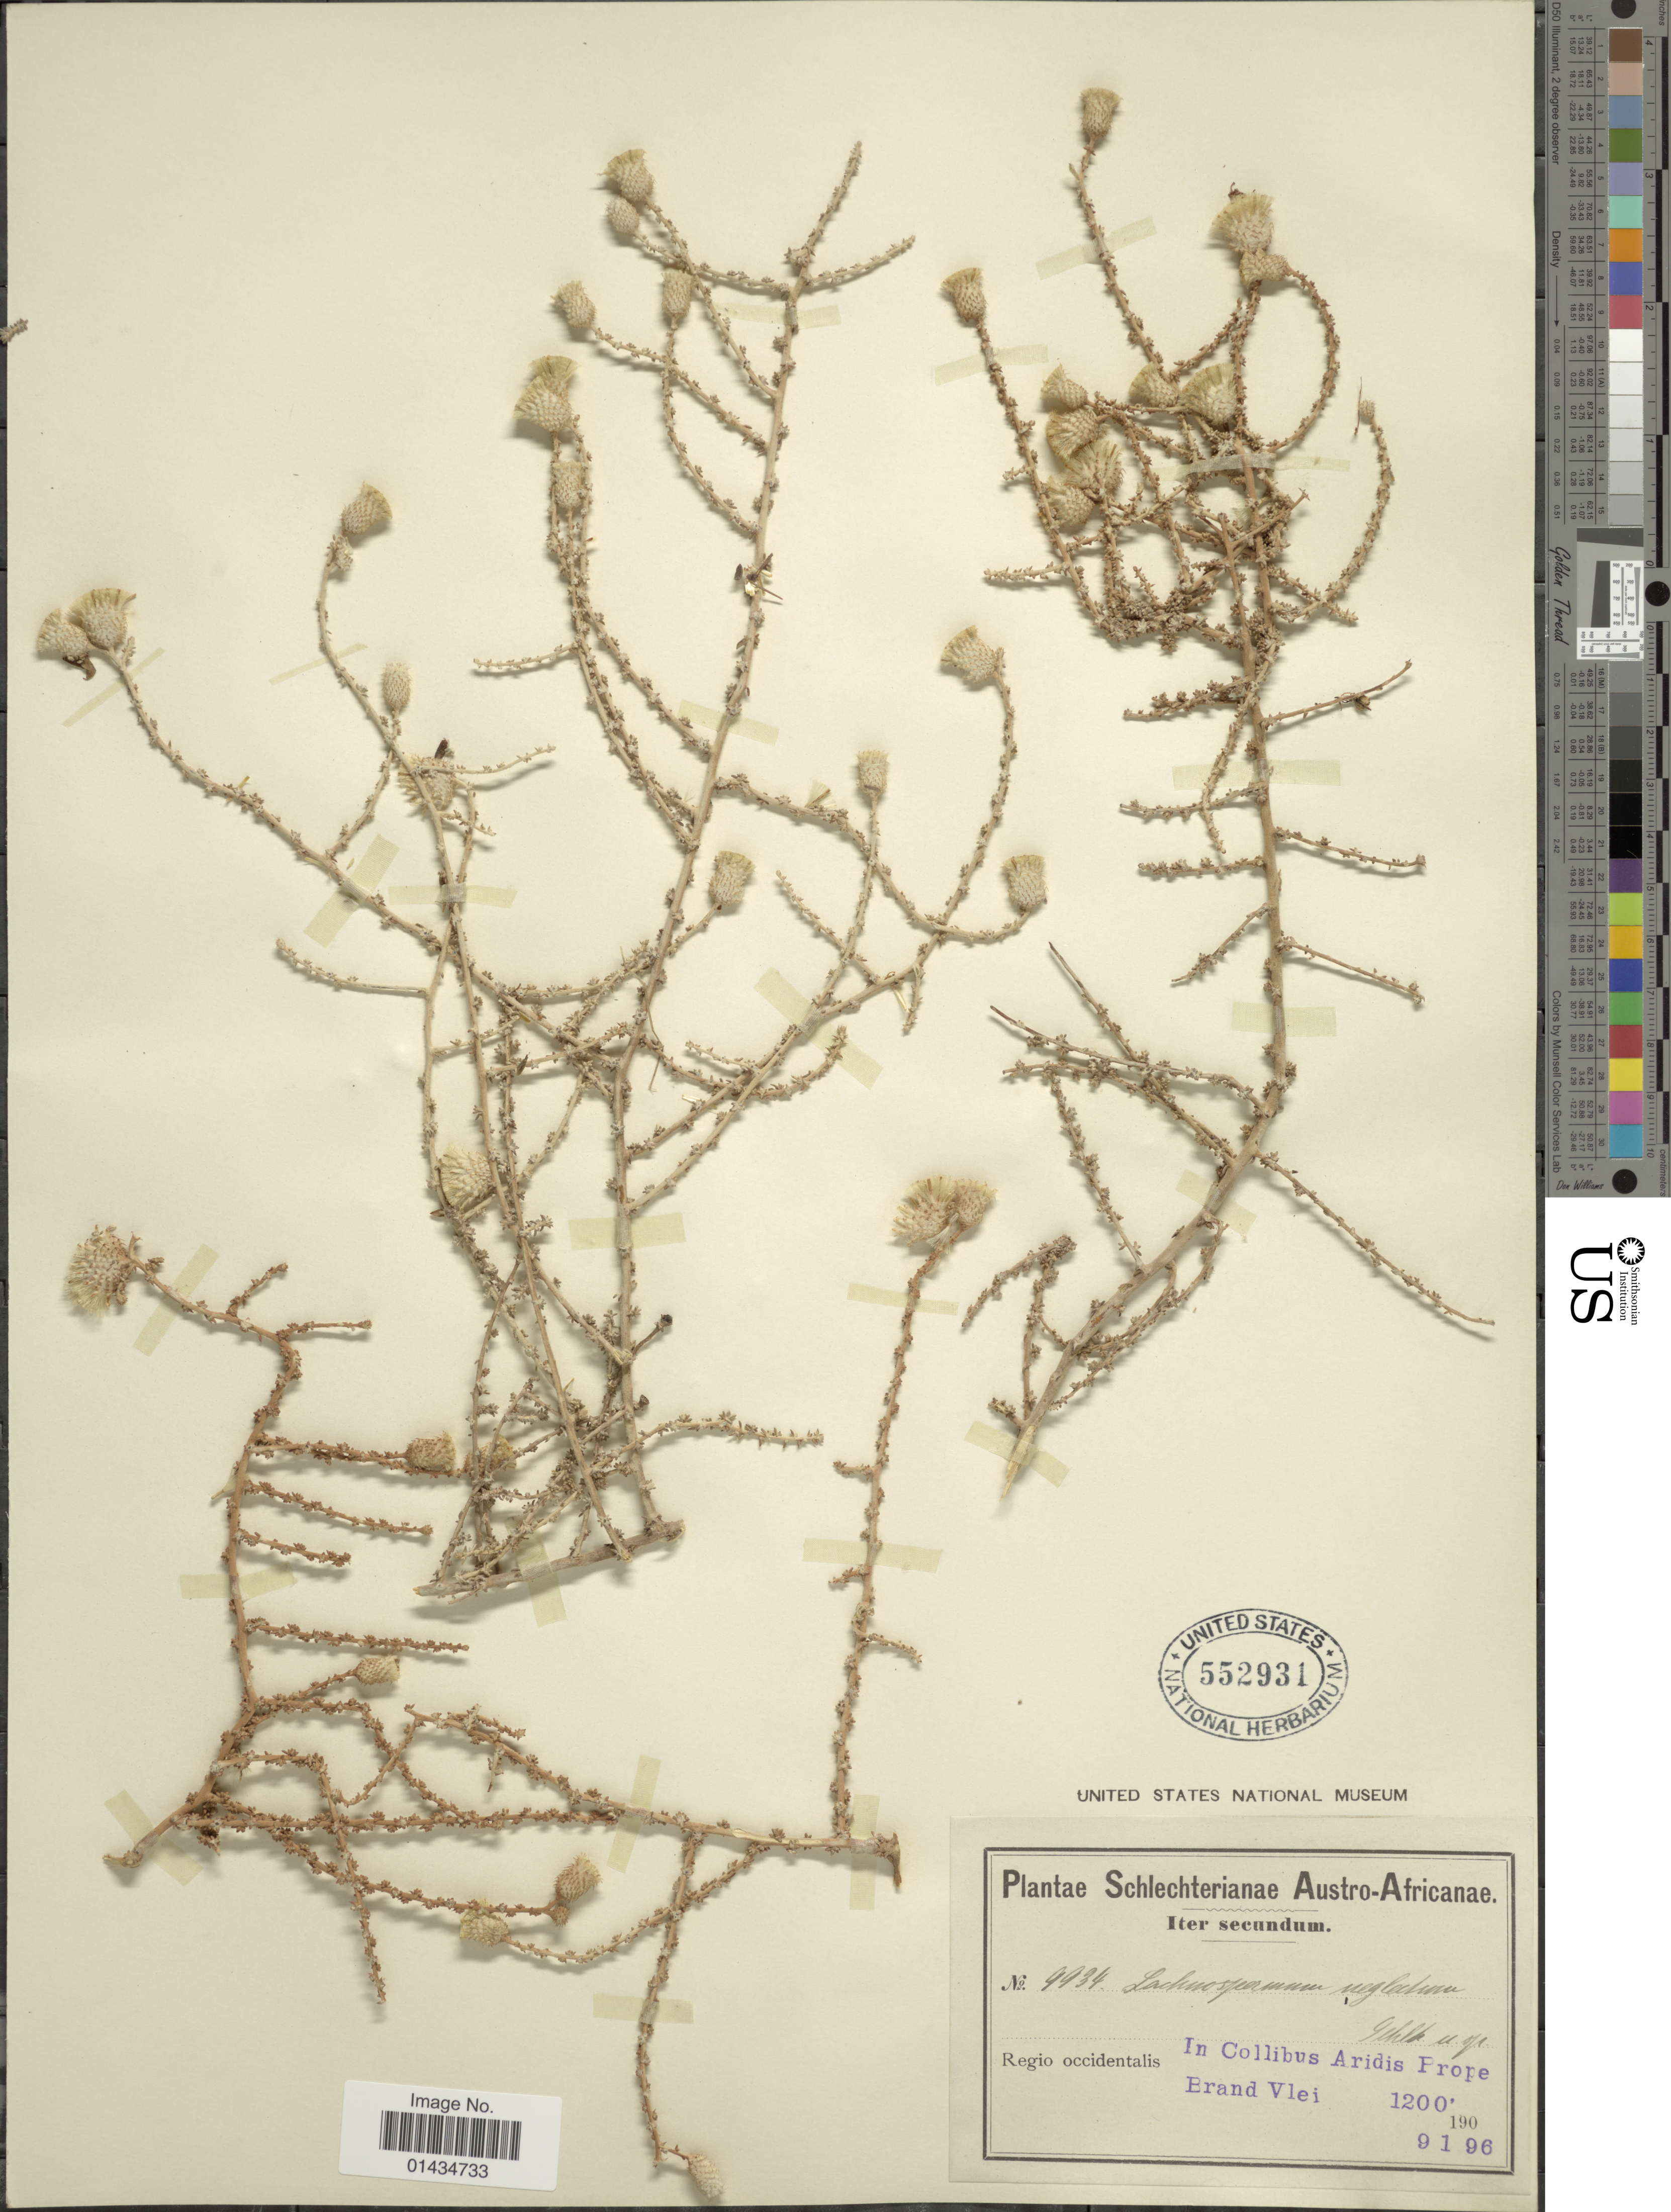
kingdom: Plantae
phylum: Tracheophyta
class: Magnoliopsida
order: Asterales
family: Asteraceae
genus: Lachnospermum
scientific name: Lachnospermum ericifolium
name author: (L. f.) Pillans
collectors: Schlechter, --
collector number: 9934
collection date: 1996-01-09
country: South Africa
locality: Austro-Africanae, regio occidentalis, in Collibus Aridis Prope, Brand Vlei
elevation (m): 366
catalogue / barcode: US 552931